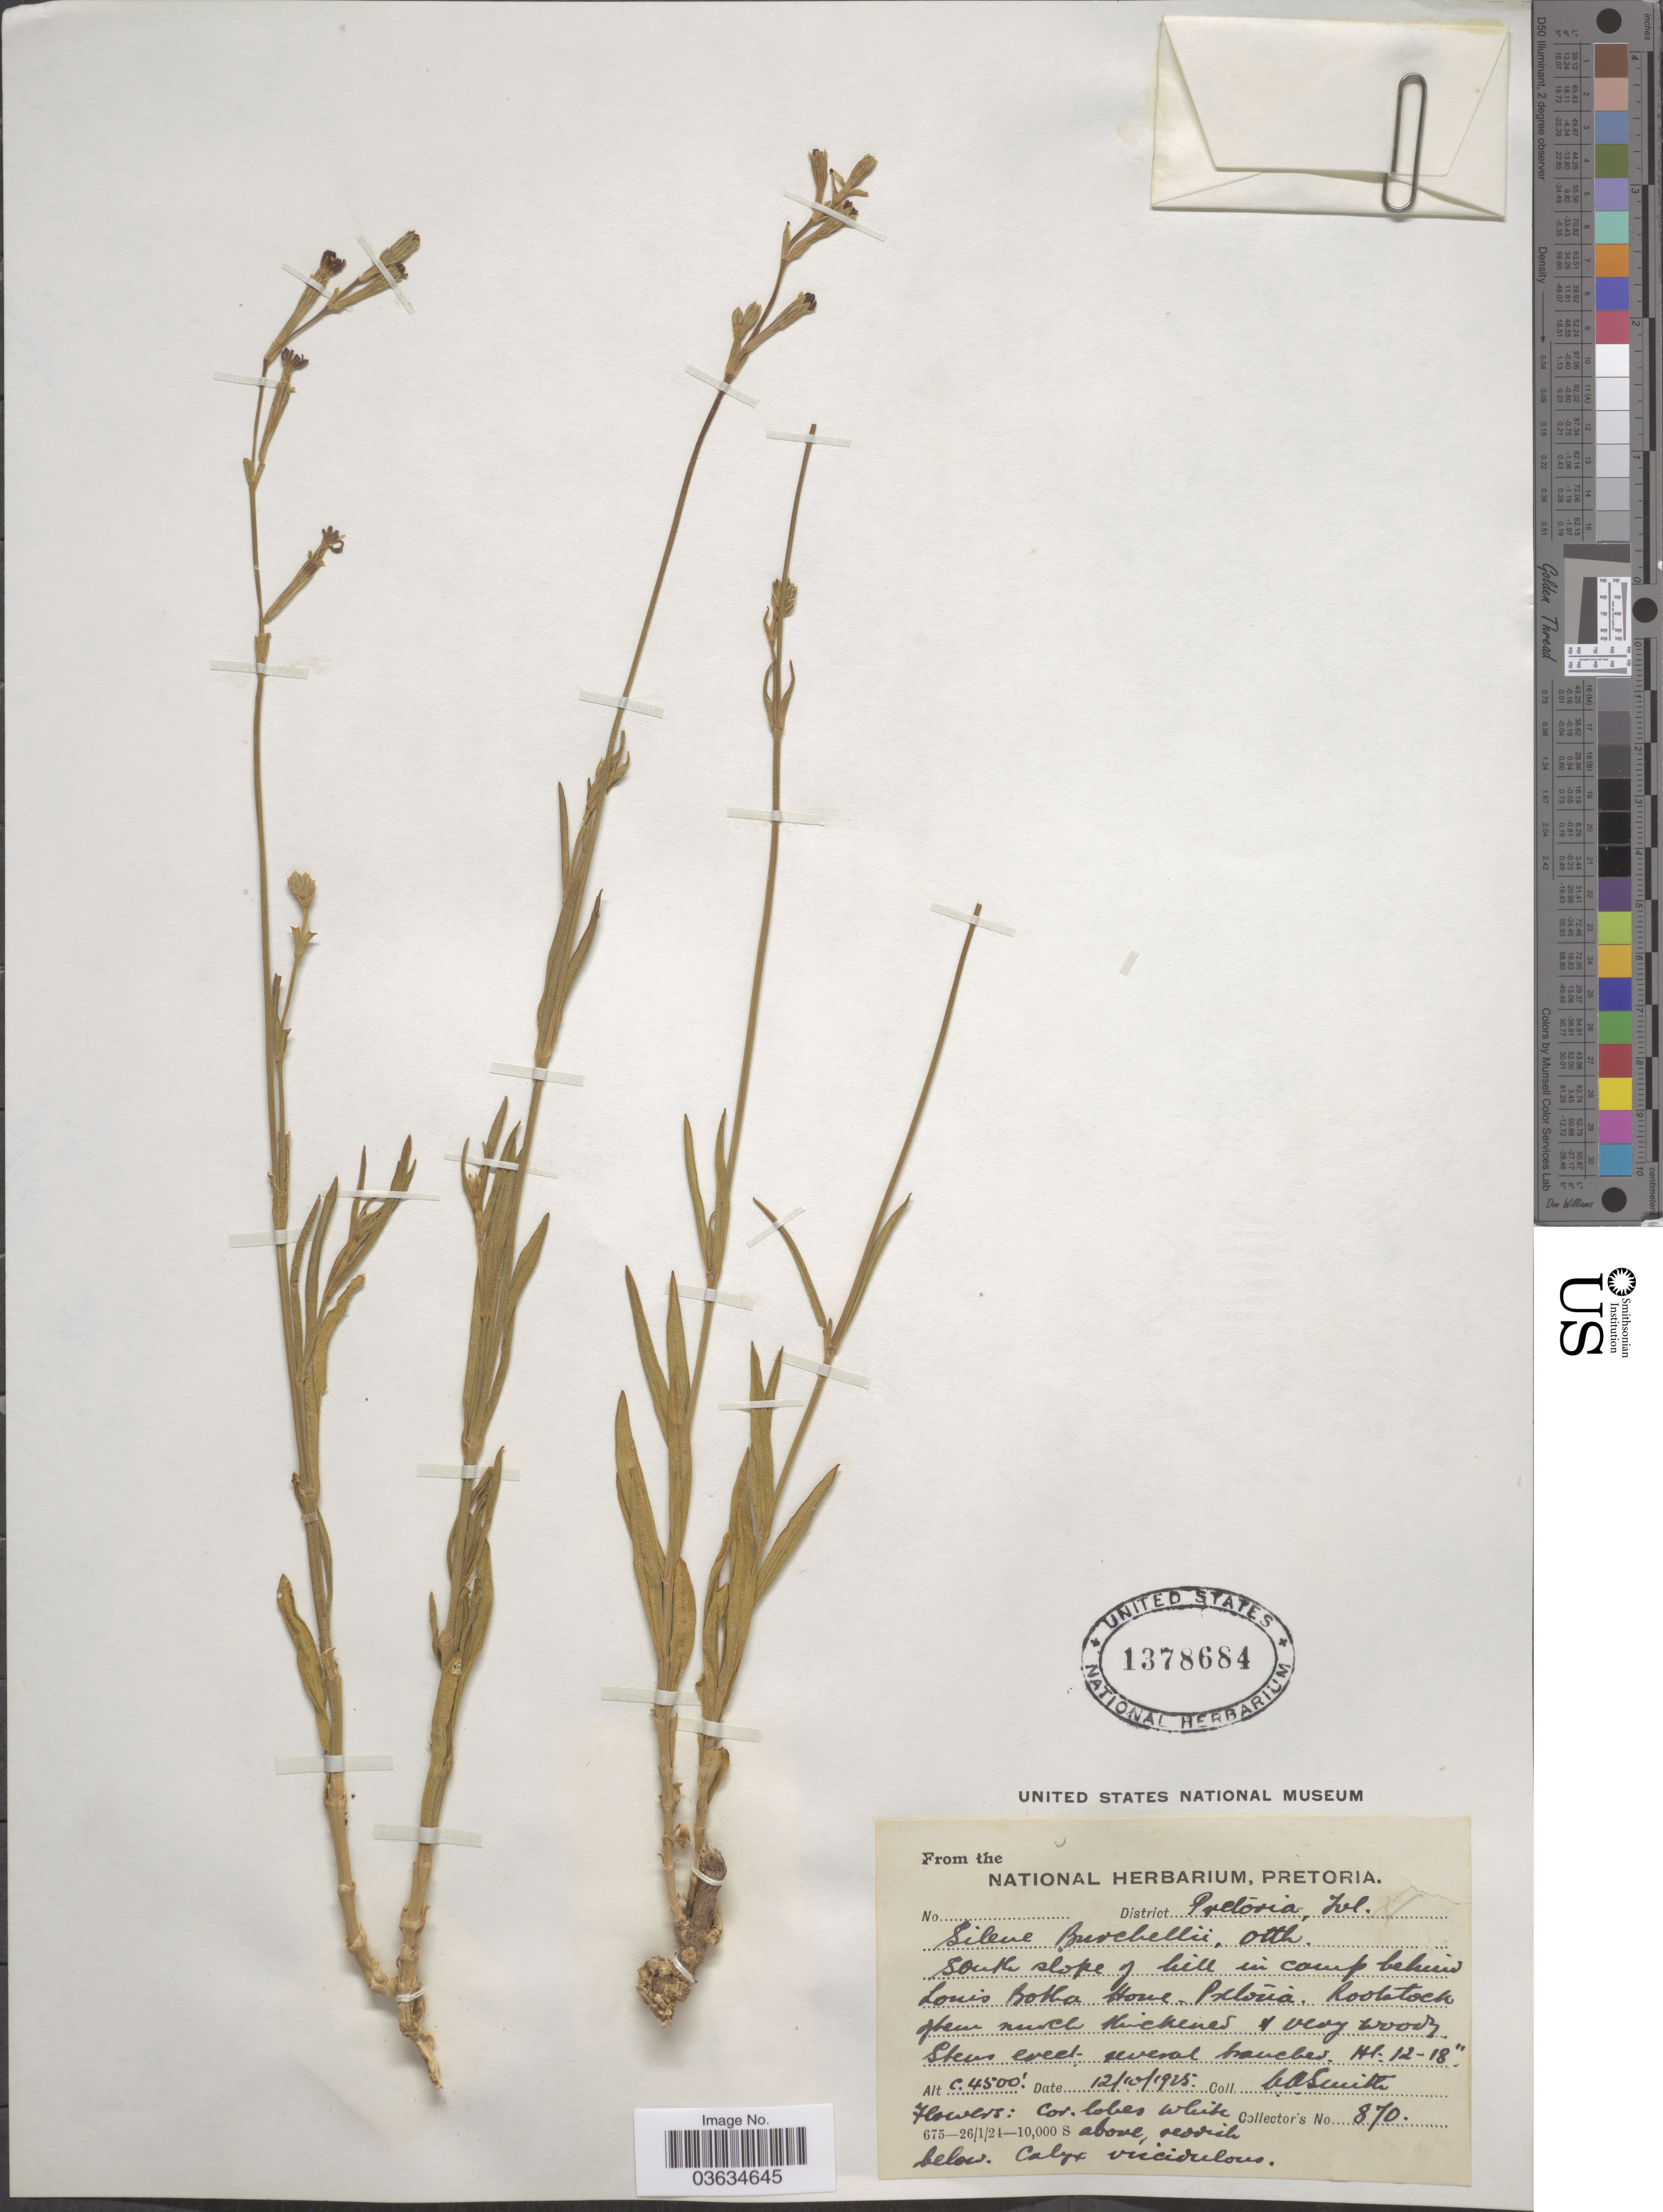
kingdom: Plantae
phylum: Tracheophyta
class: Magnoliopsida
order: Caryophyllales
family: Caryophyllaceae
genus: Silene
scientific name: Silene burchellii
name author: Otth ex DC.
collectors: C. A. Smith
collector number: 870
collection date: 1925-10-12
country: South Africa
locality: District Pretoria, Tvl. South slope of hill in camp behind Louis Botha Home - Pretoria.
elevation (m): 1372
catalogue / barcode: US 1378684